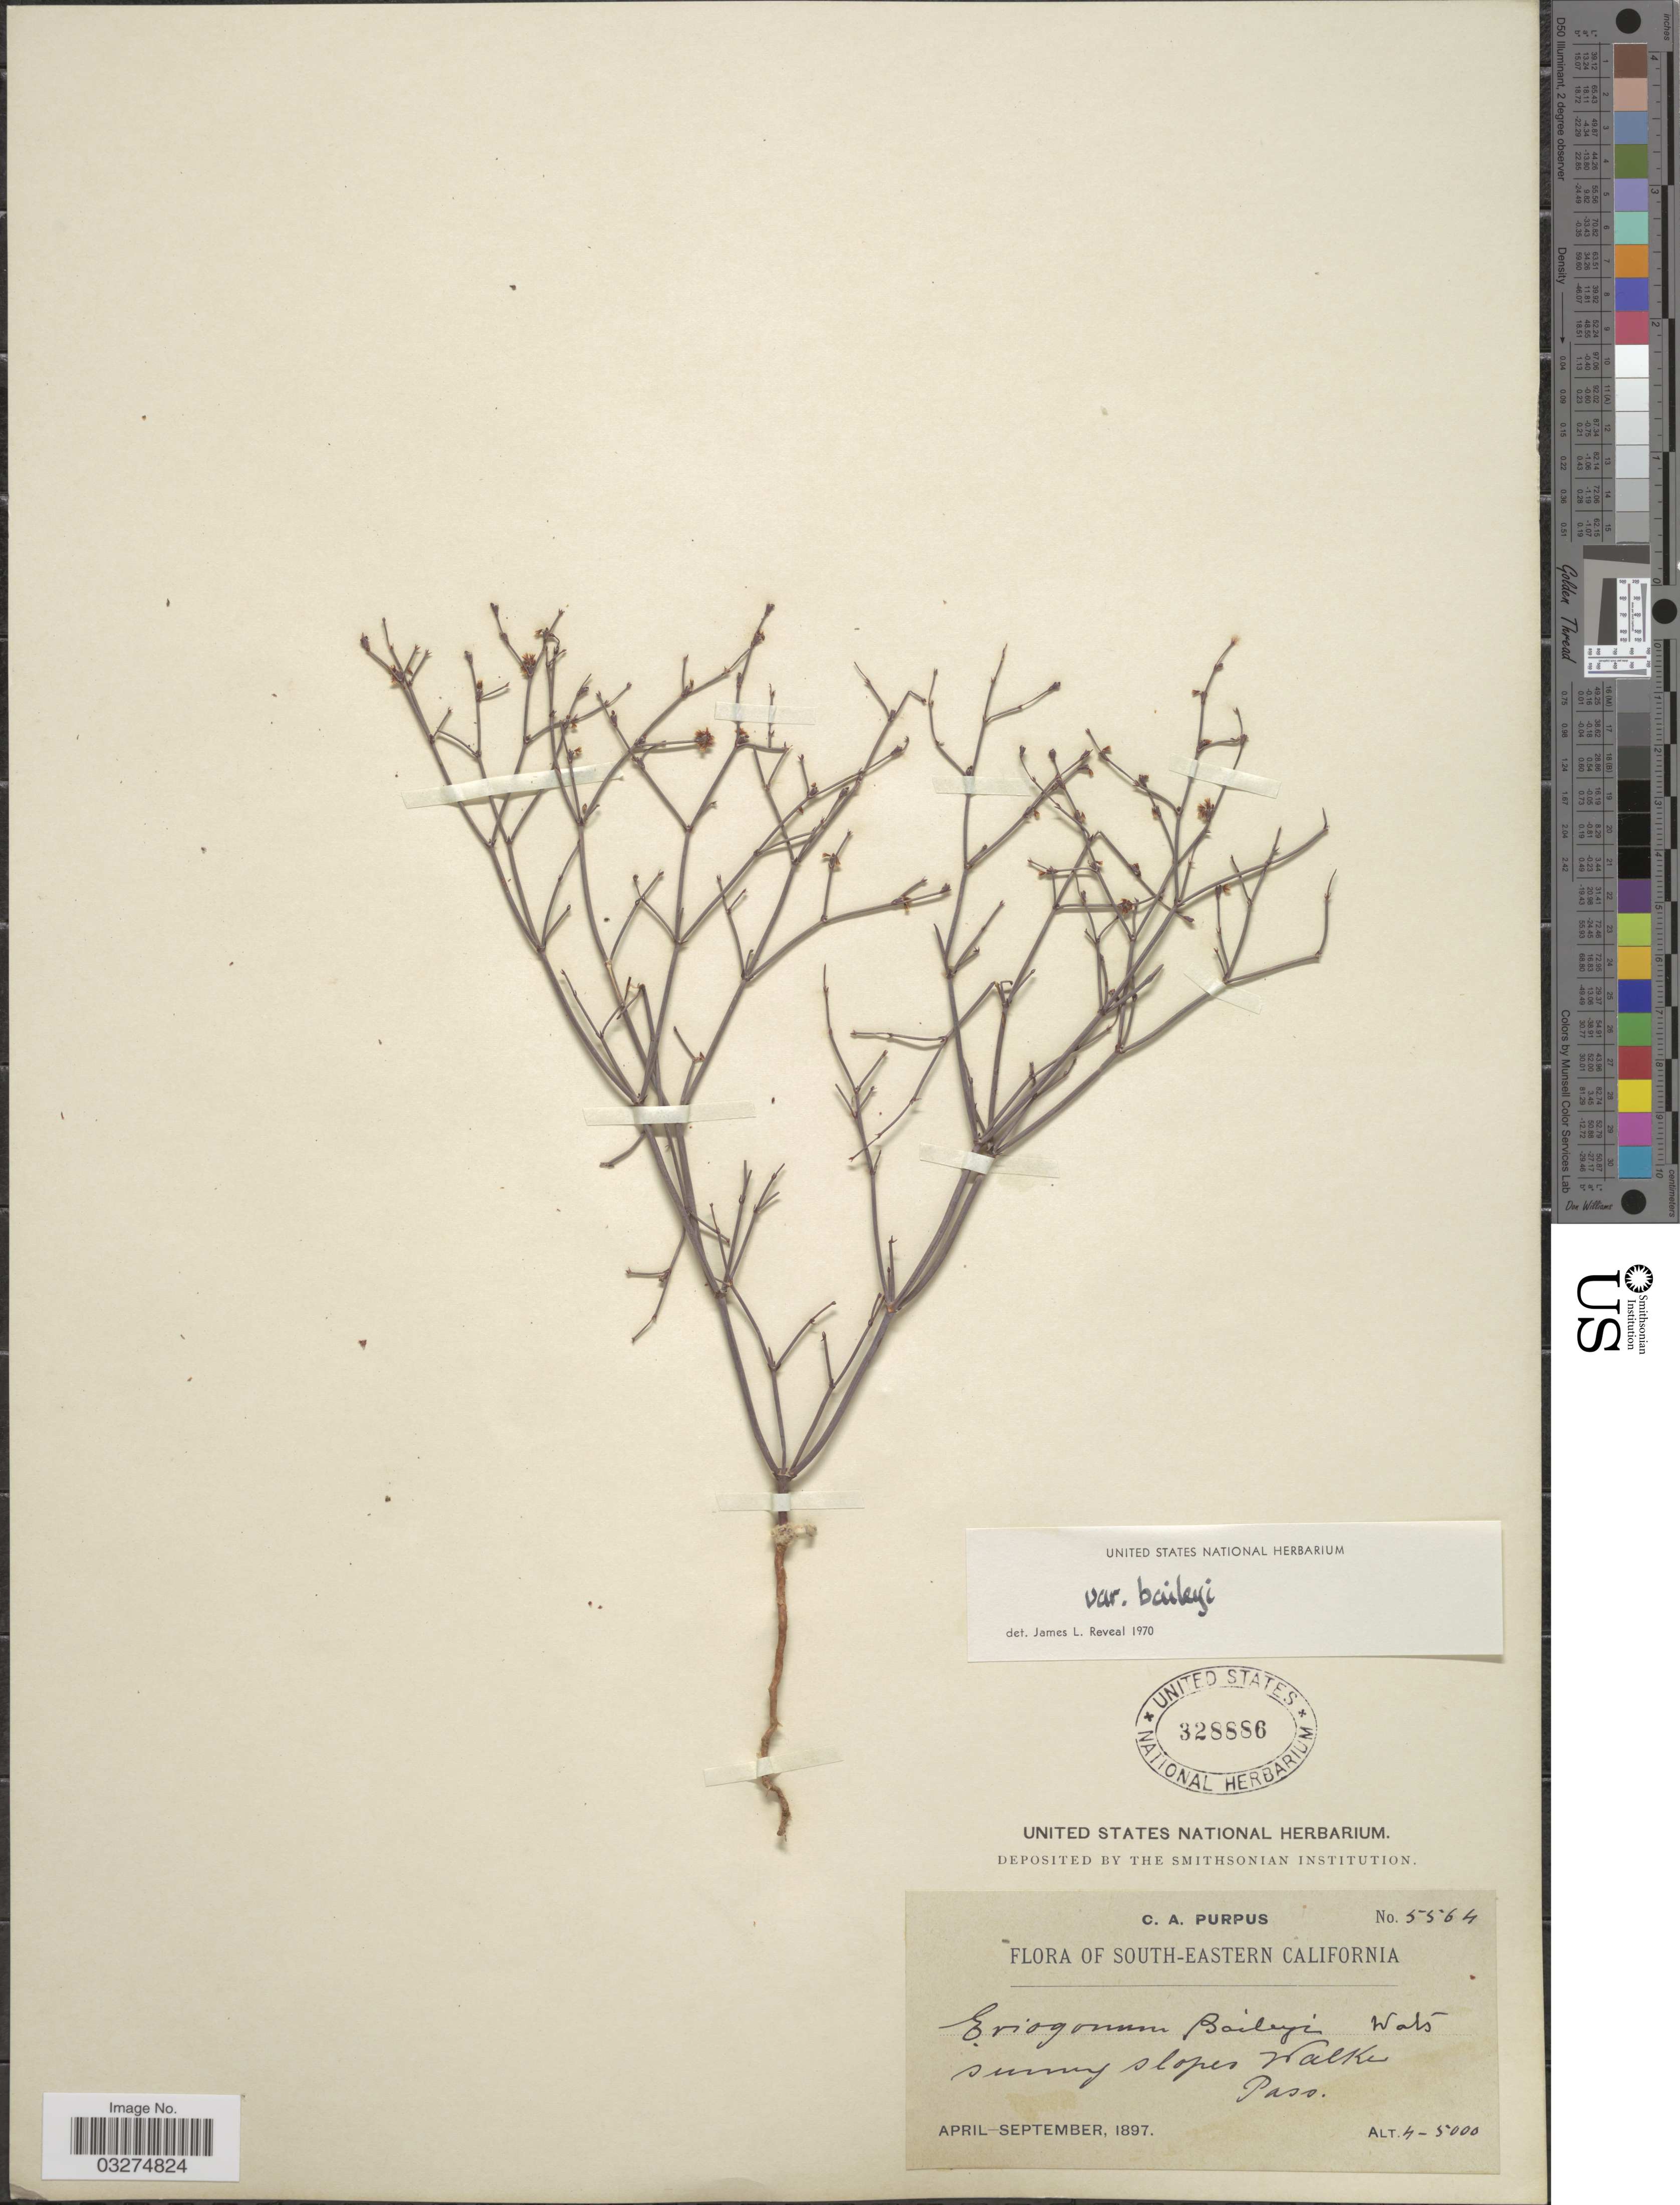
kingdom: Plantae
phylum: Tracheophyta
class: Magnoliopsida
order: Caryophyllales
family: Polygonaceae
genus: Eriogonum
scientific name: Eriogonum baileyi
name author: S. Watson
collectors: C. A. Purpus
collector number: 5564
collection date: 1897-04/1897-09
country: United States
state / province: California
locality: South-Eastern California. Sunny slopes Walker Pass.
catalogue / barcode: US 328886